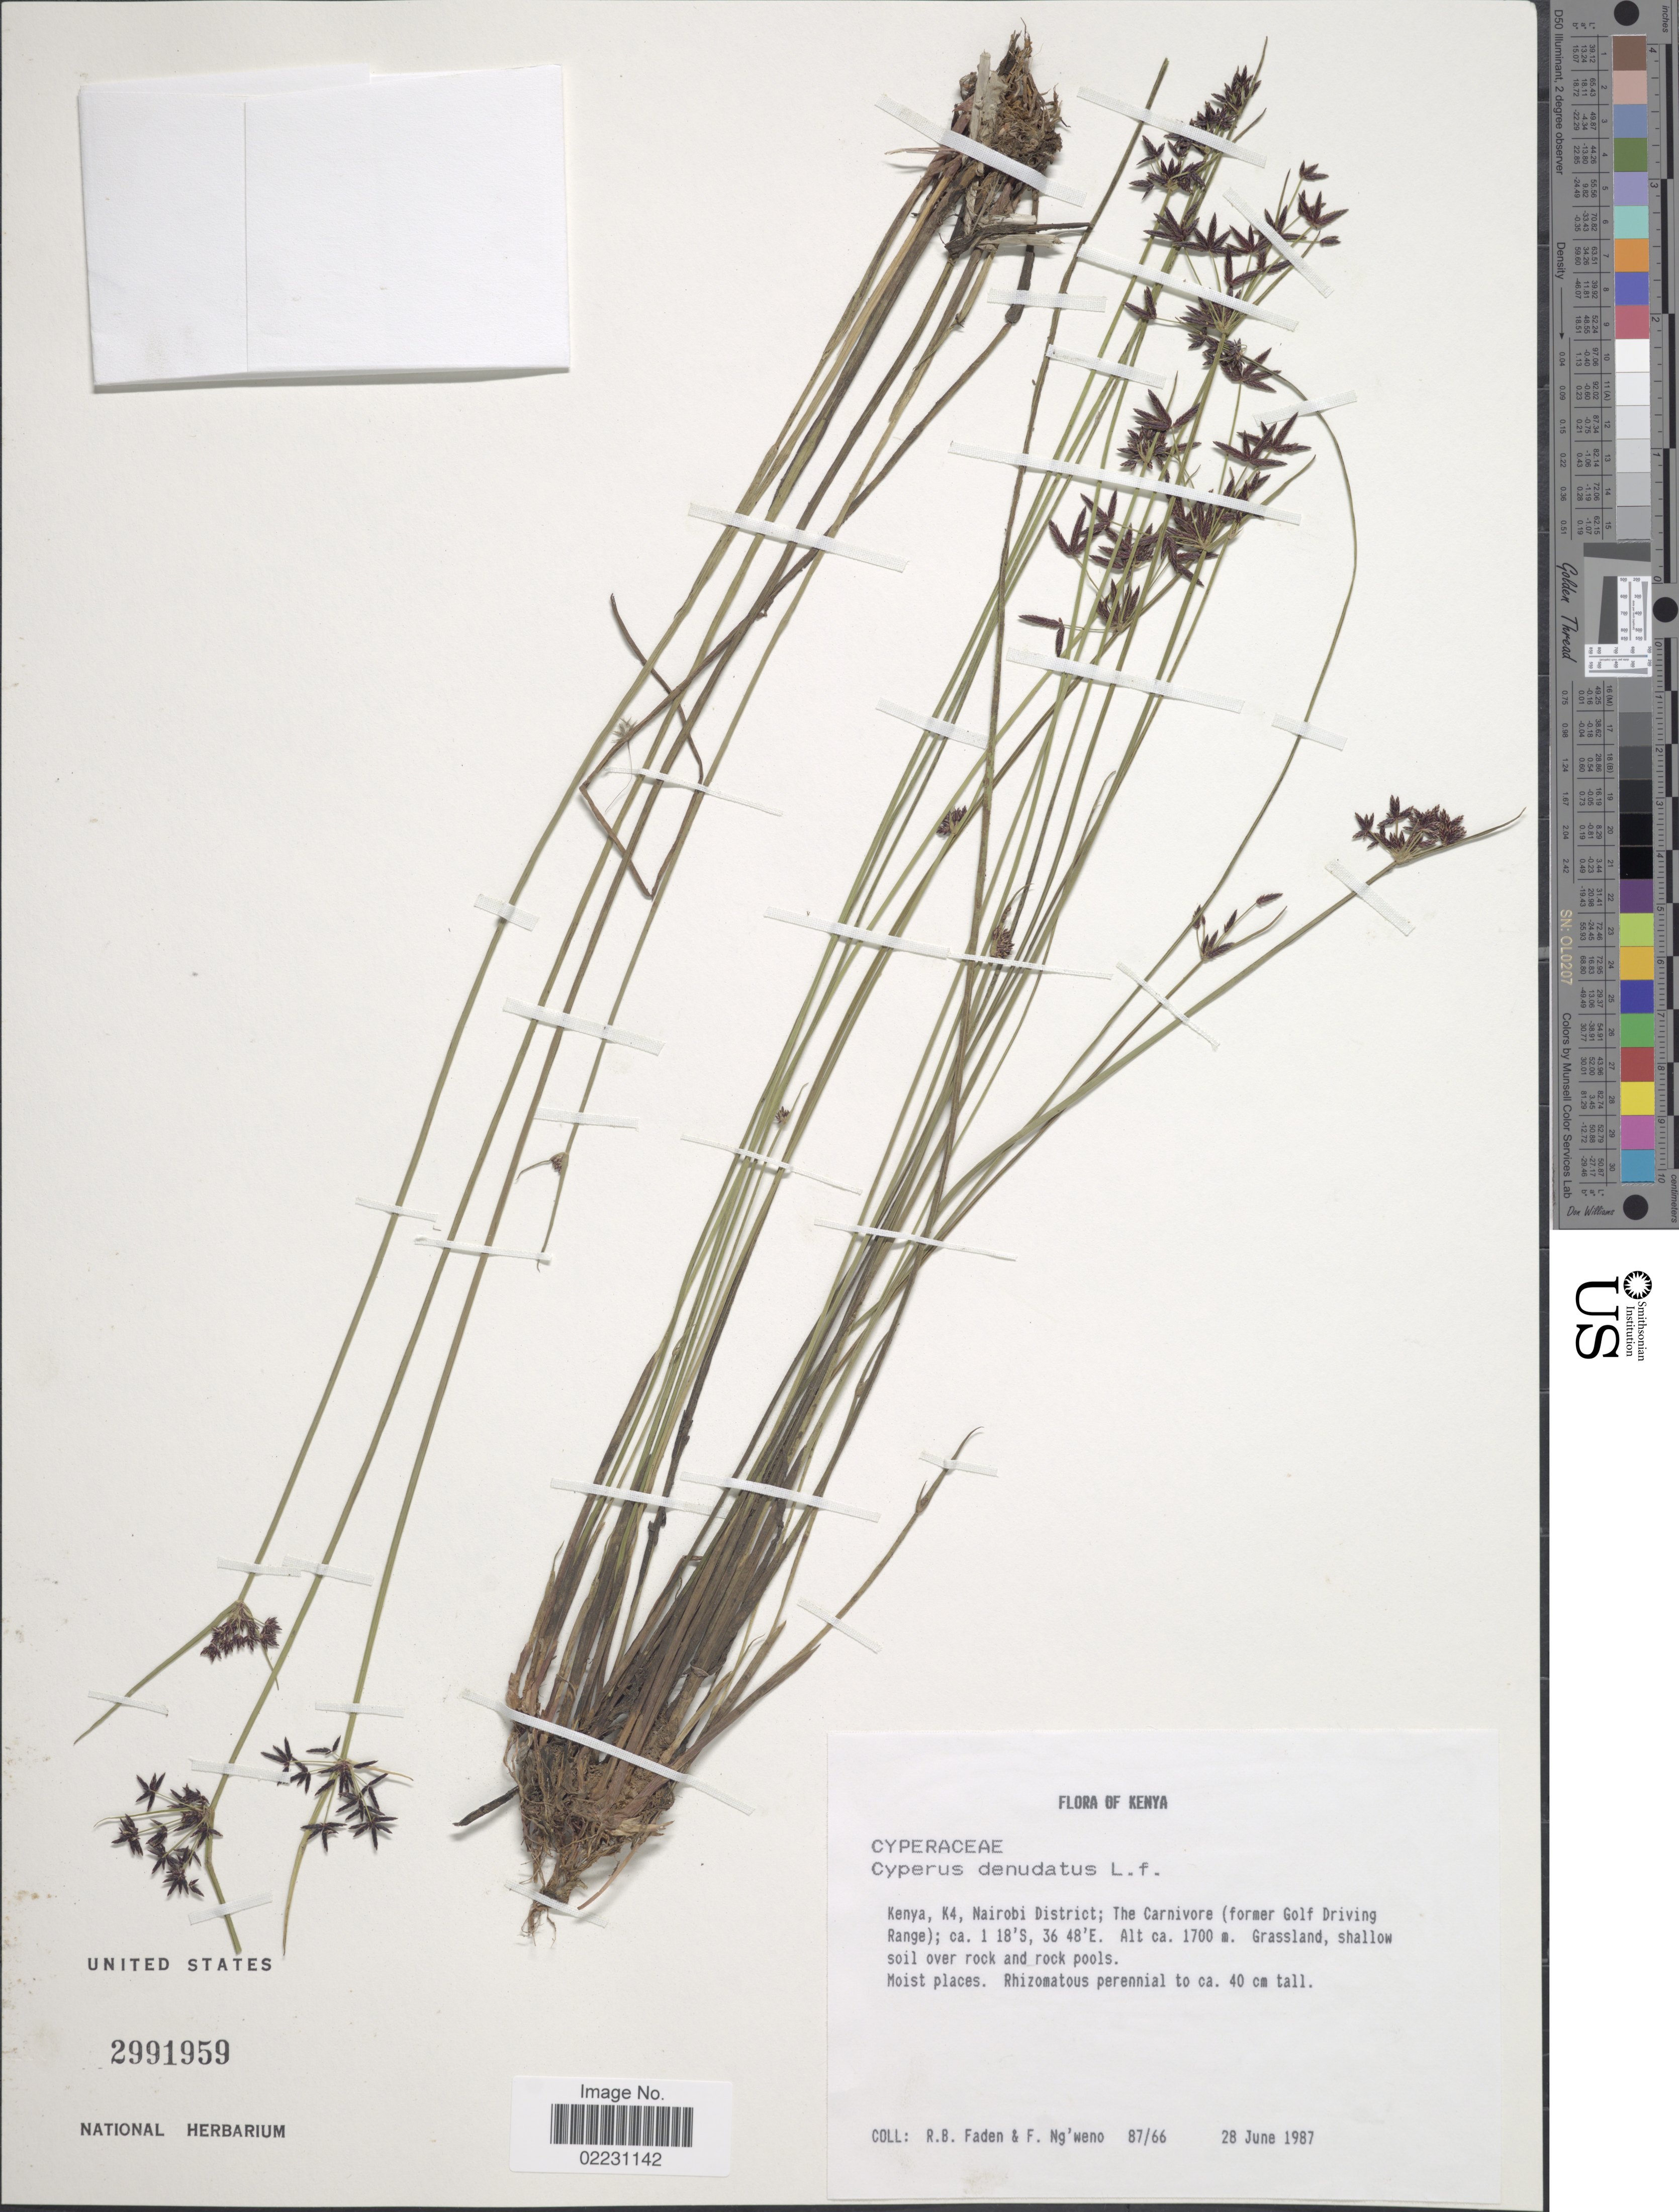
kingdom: Plantae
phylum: Tracheophyta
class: Liliopsida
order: Poales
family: Cyperaceae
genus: Cyperus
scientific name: Cyperus denudatus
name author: L. f.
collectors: R. B. Faden & F. Ng'weno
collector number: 87/66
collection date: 1987-06-28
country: Kenya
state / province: Nairobi Area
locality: Kenya,K4 Nairobi District; The Carnivore (former Golf Driving Range.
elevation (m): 1700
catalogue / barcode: US 2991959